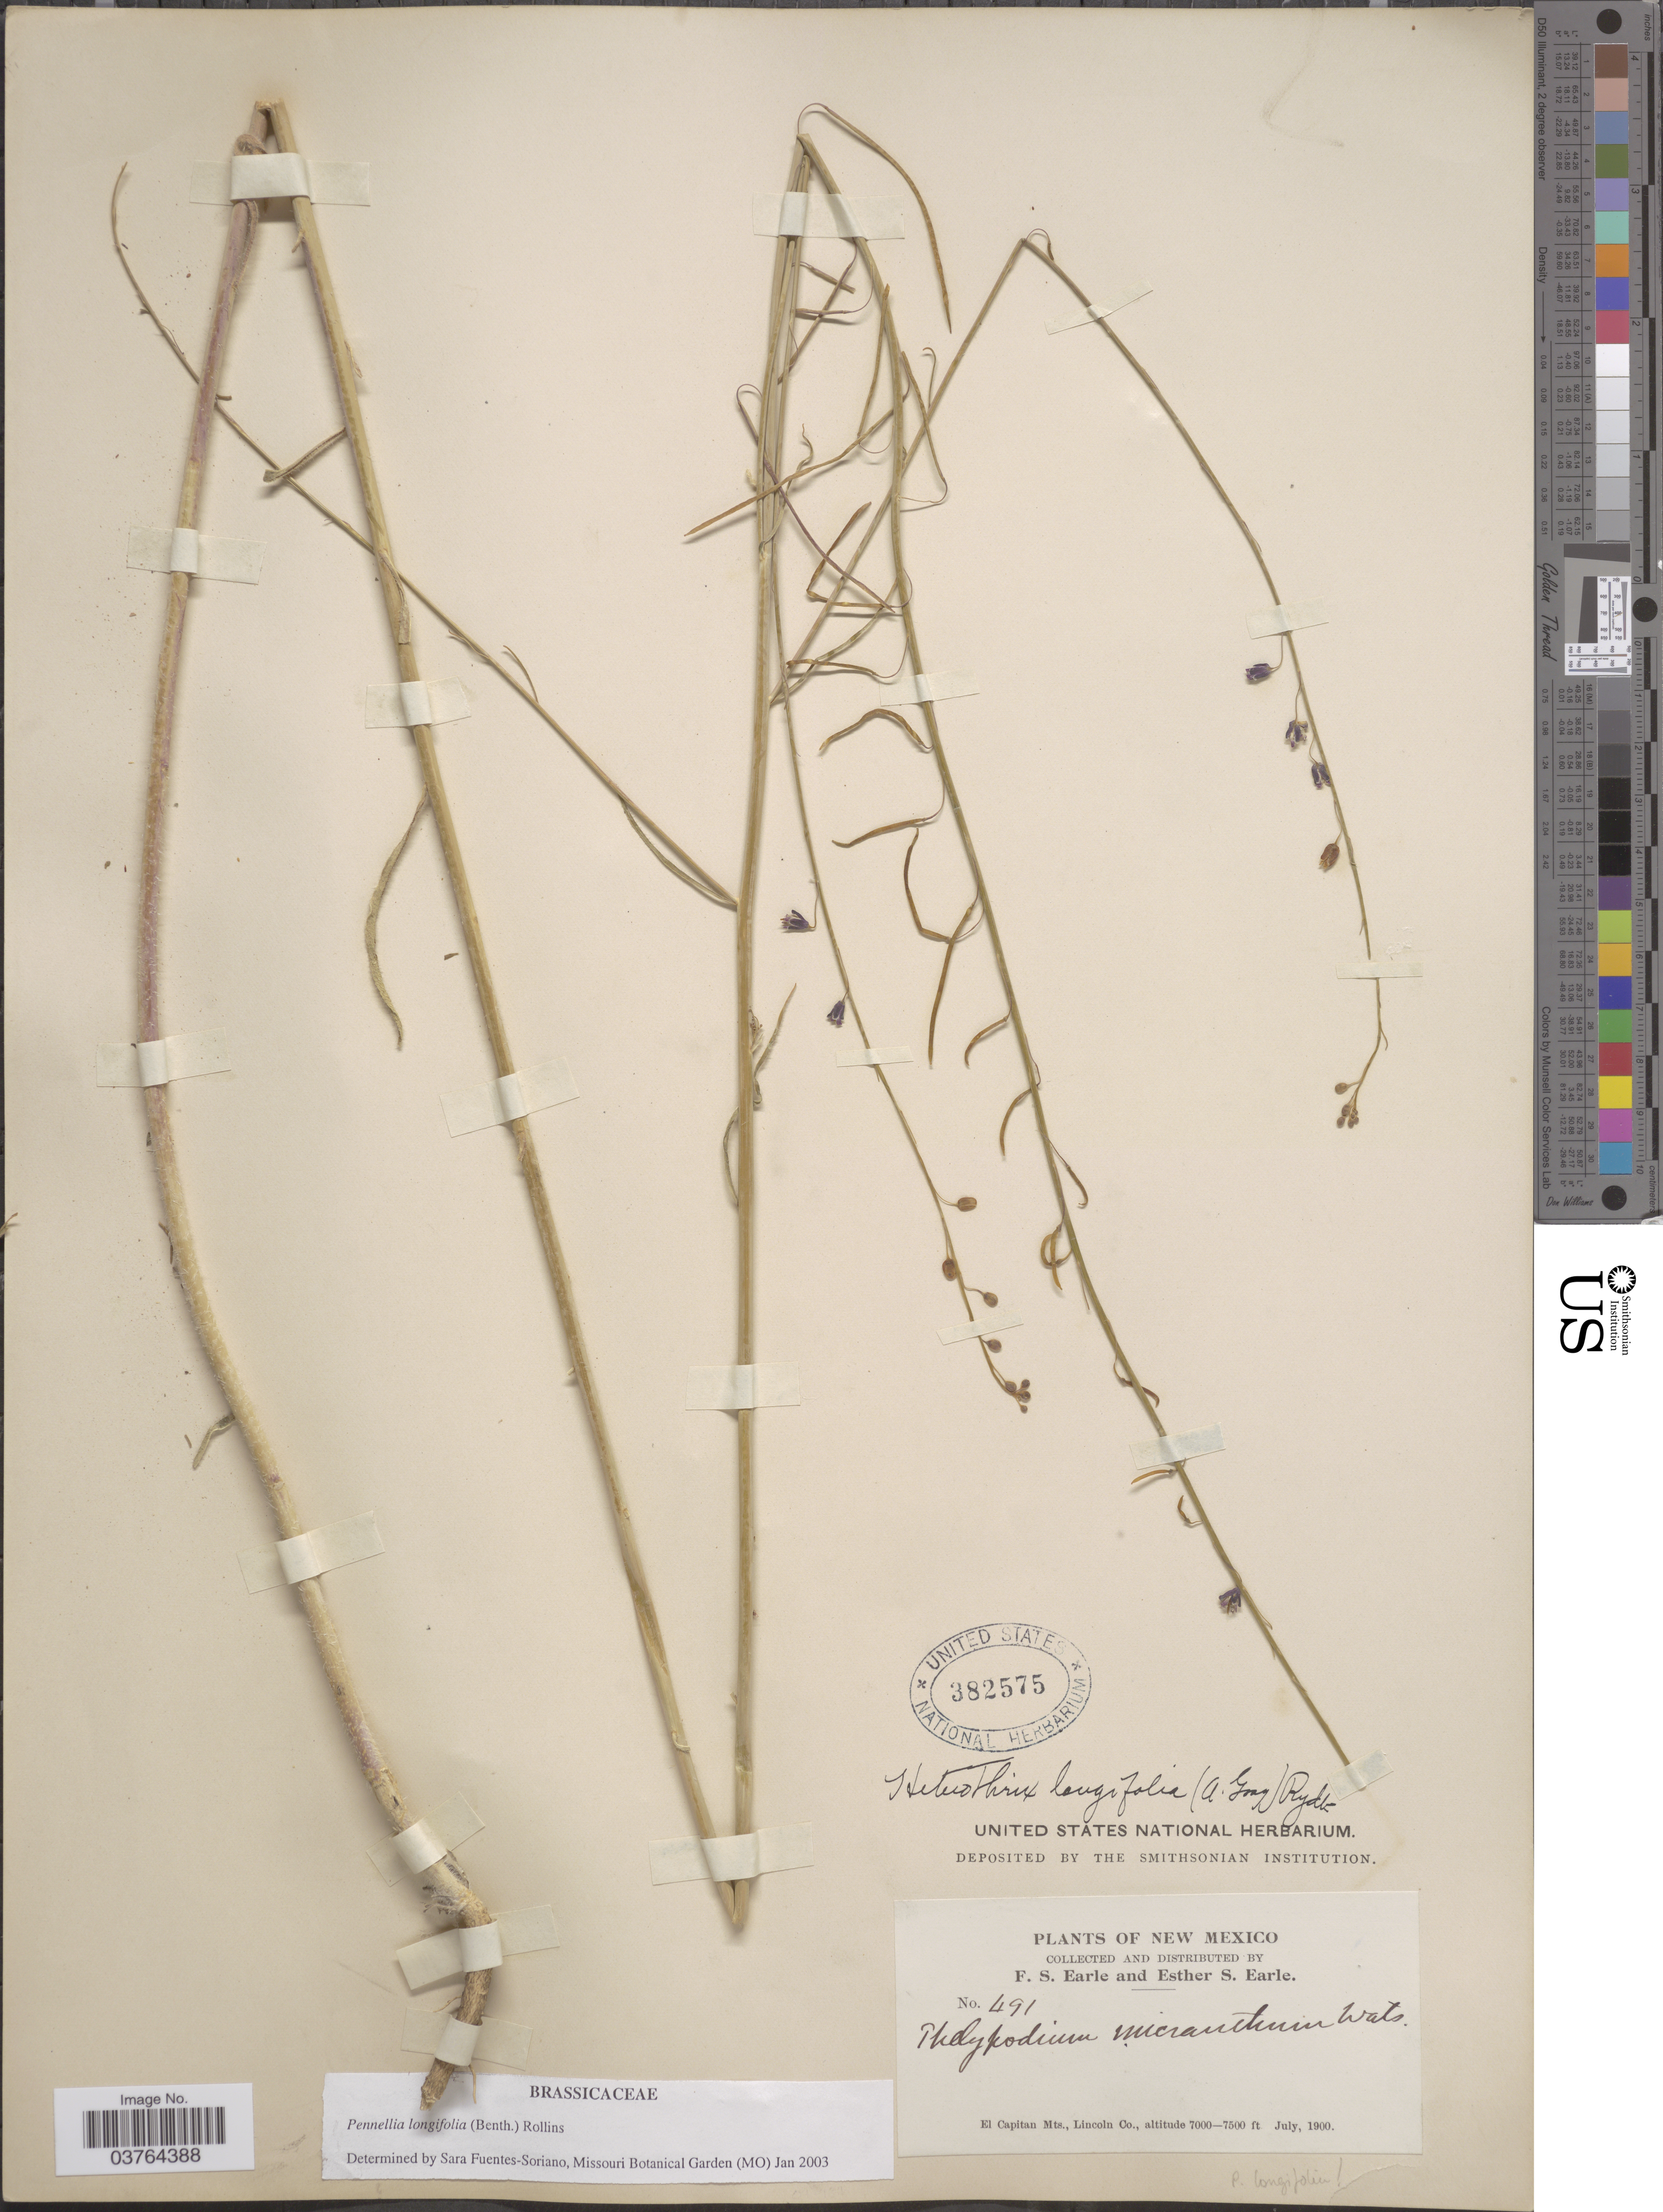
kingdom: Plantae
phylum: Tracheophyta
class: Magnoliopsida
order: Brassicales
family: Brassicaceae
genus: Pennellia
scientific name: Pennellia longifolia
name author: (Benth.) Rollins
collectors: F. S. Earle & E. S. Earle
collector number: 491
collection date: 1900-07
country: United States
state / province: New Mexico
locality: El Capitan Mts., Lincoln Co.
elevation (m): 2134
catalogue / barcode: US 382575